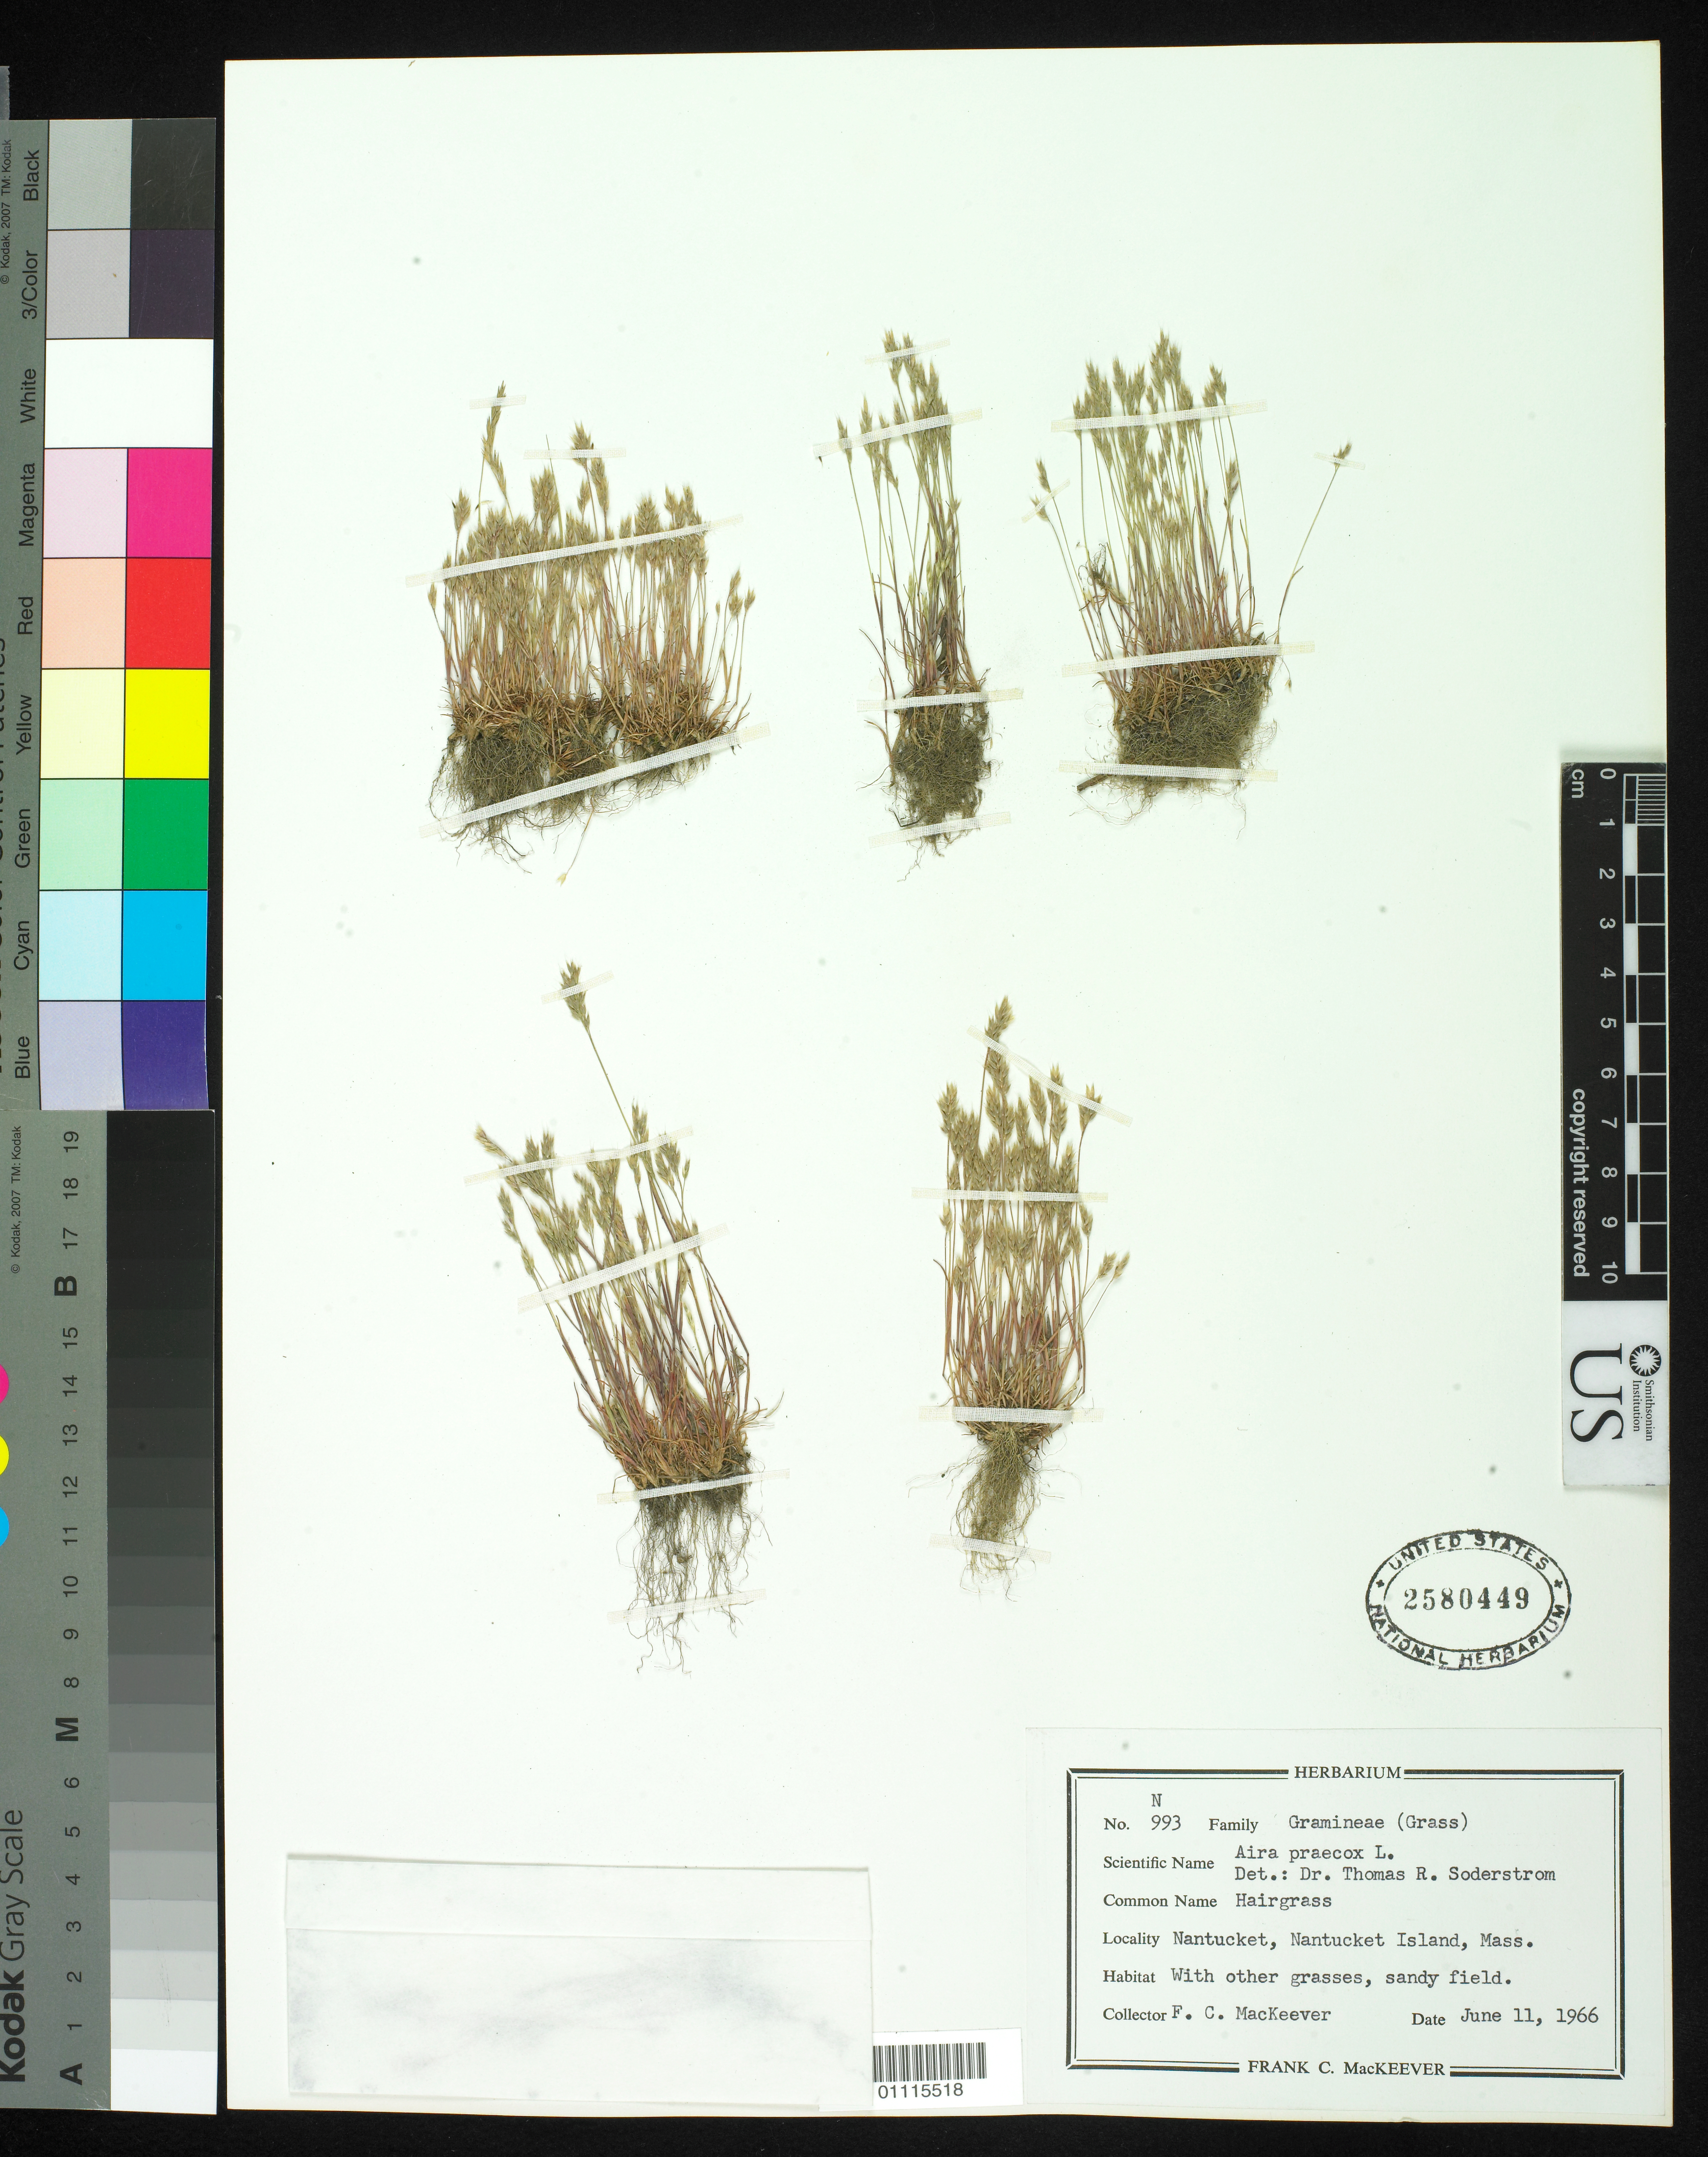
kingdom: Plantae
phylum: Tracheophyta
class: Liliopsida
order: Poales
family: Poaceae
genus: Aira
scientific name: Aira praecox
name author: L.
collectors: F. Mackeever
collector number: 993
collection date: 1966-06-11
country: United States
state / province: Massachusetts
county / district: Nantucket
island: Nantucket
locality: Mantucket.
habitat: With other grasses, sandy field.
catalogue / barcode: US 2580449